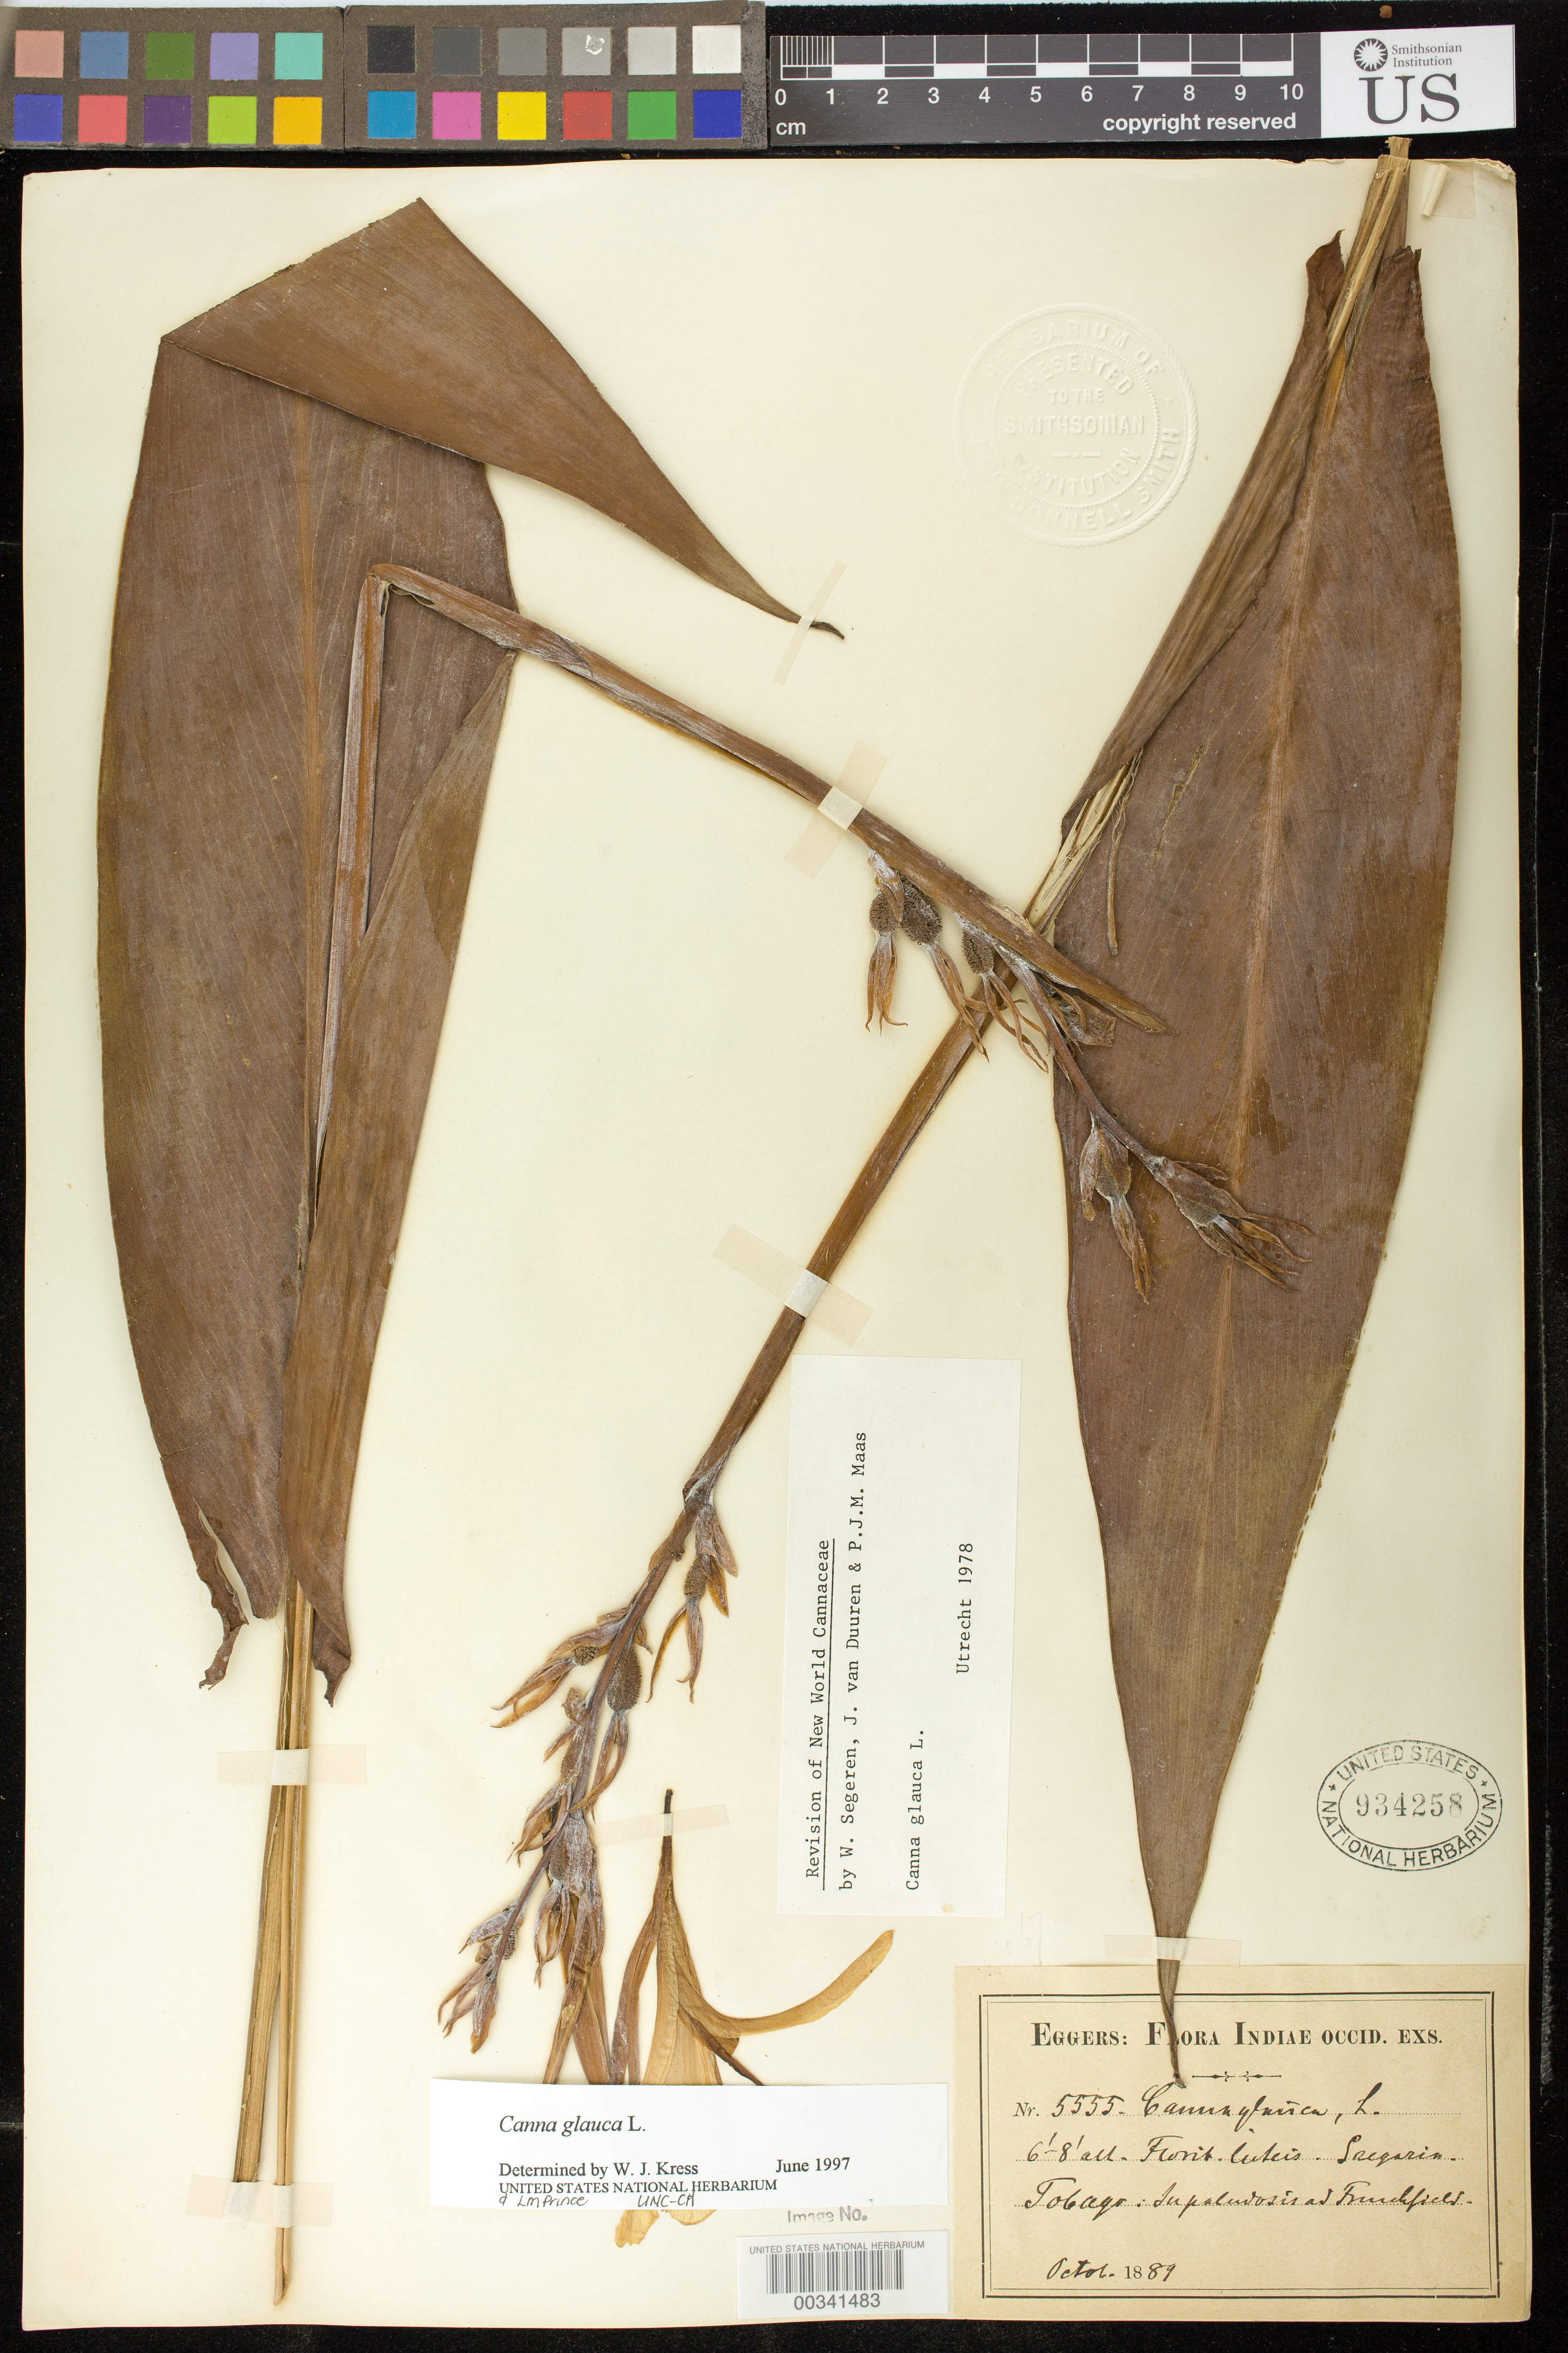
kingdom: Plantae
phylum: Tracheophyta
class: Liliopsida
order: Zingiberales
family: Cannaceae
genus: Canna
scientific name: Canna glauca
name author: L.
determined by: Kress, W. J., (US), Smithsonian Institution - National Museum of Natural History (UNITED STATES)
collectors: H. F. A. von Eggers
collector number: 5555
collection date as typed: Oct 1889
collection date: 1889-10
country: Trinidad and Tobago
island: Tobago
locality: In paludosis ad fruschfield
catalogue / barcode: US 934258